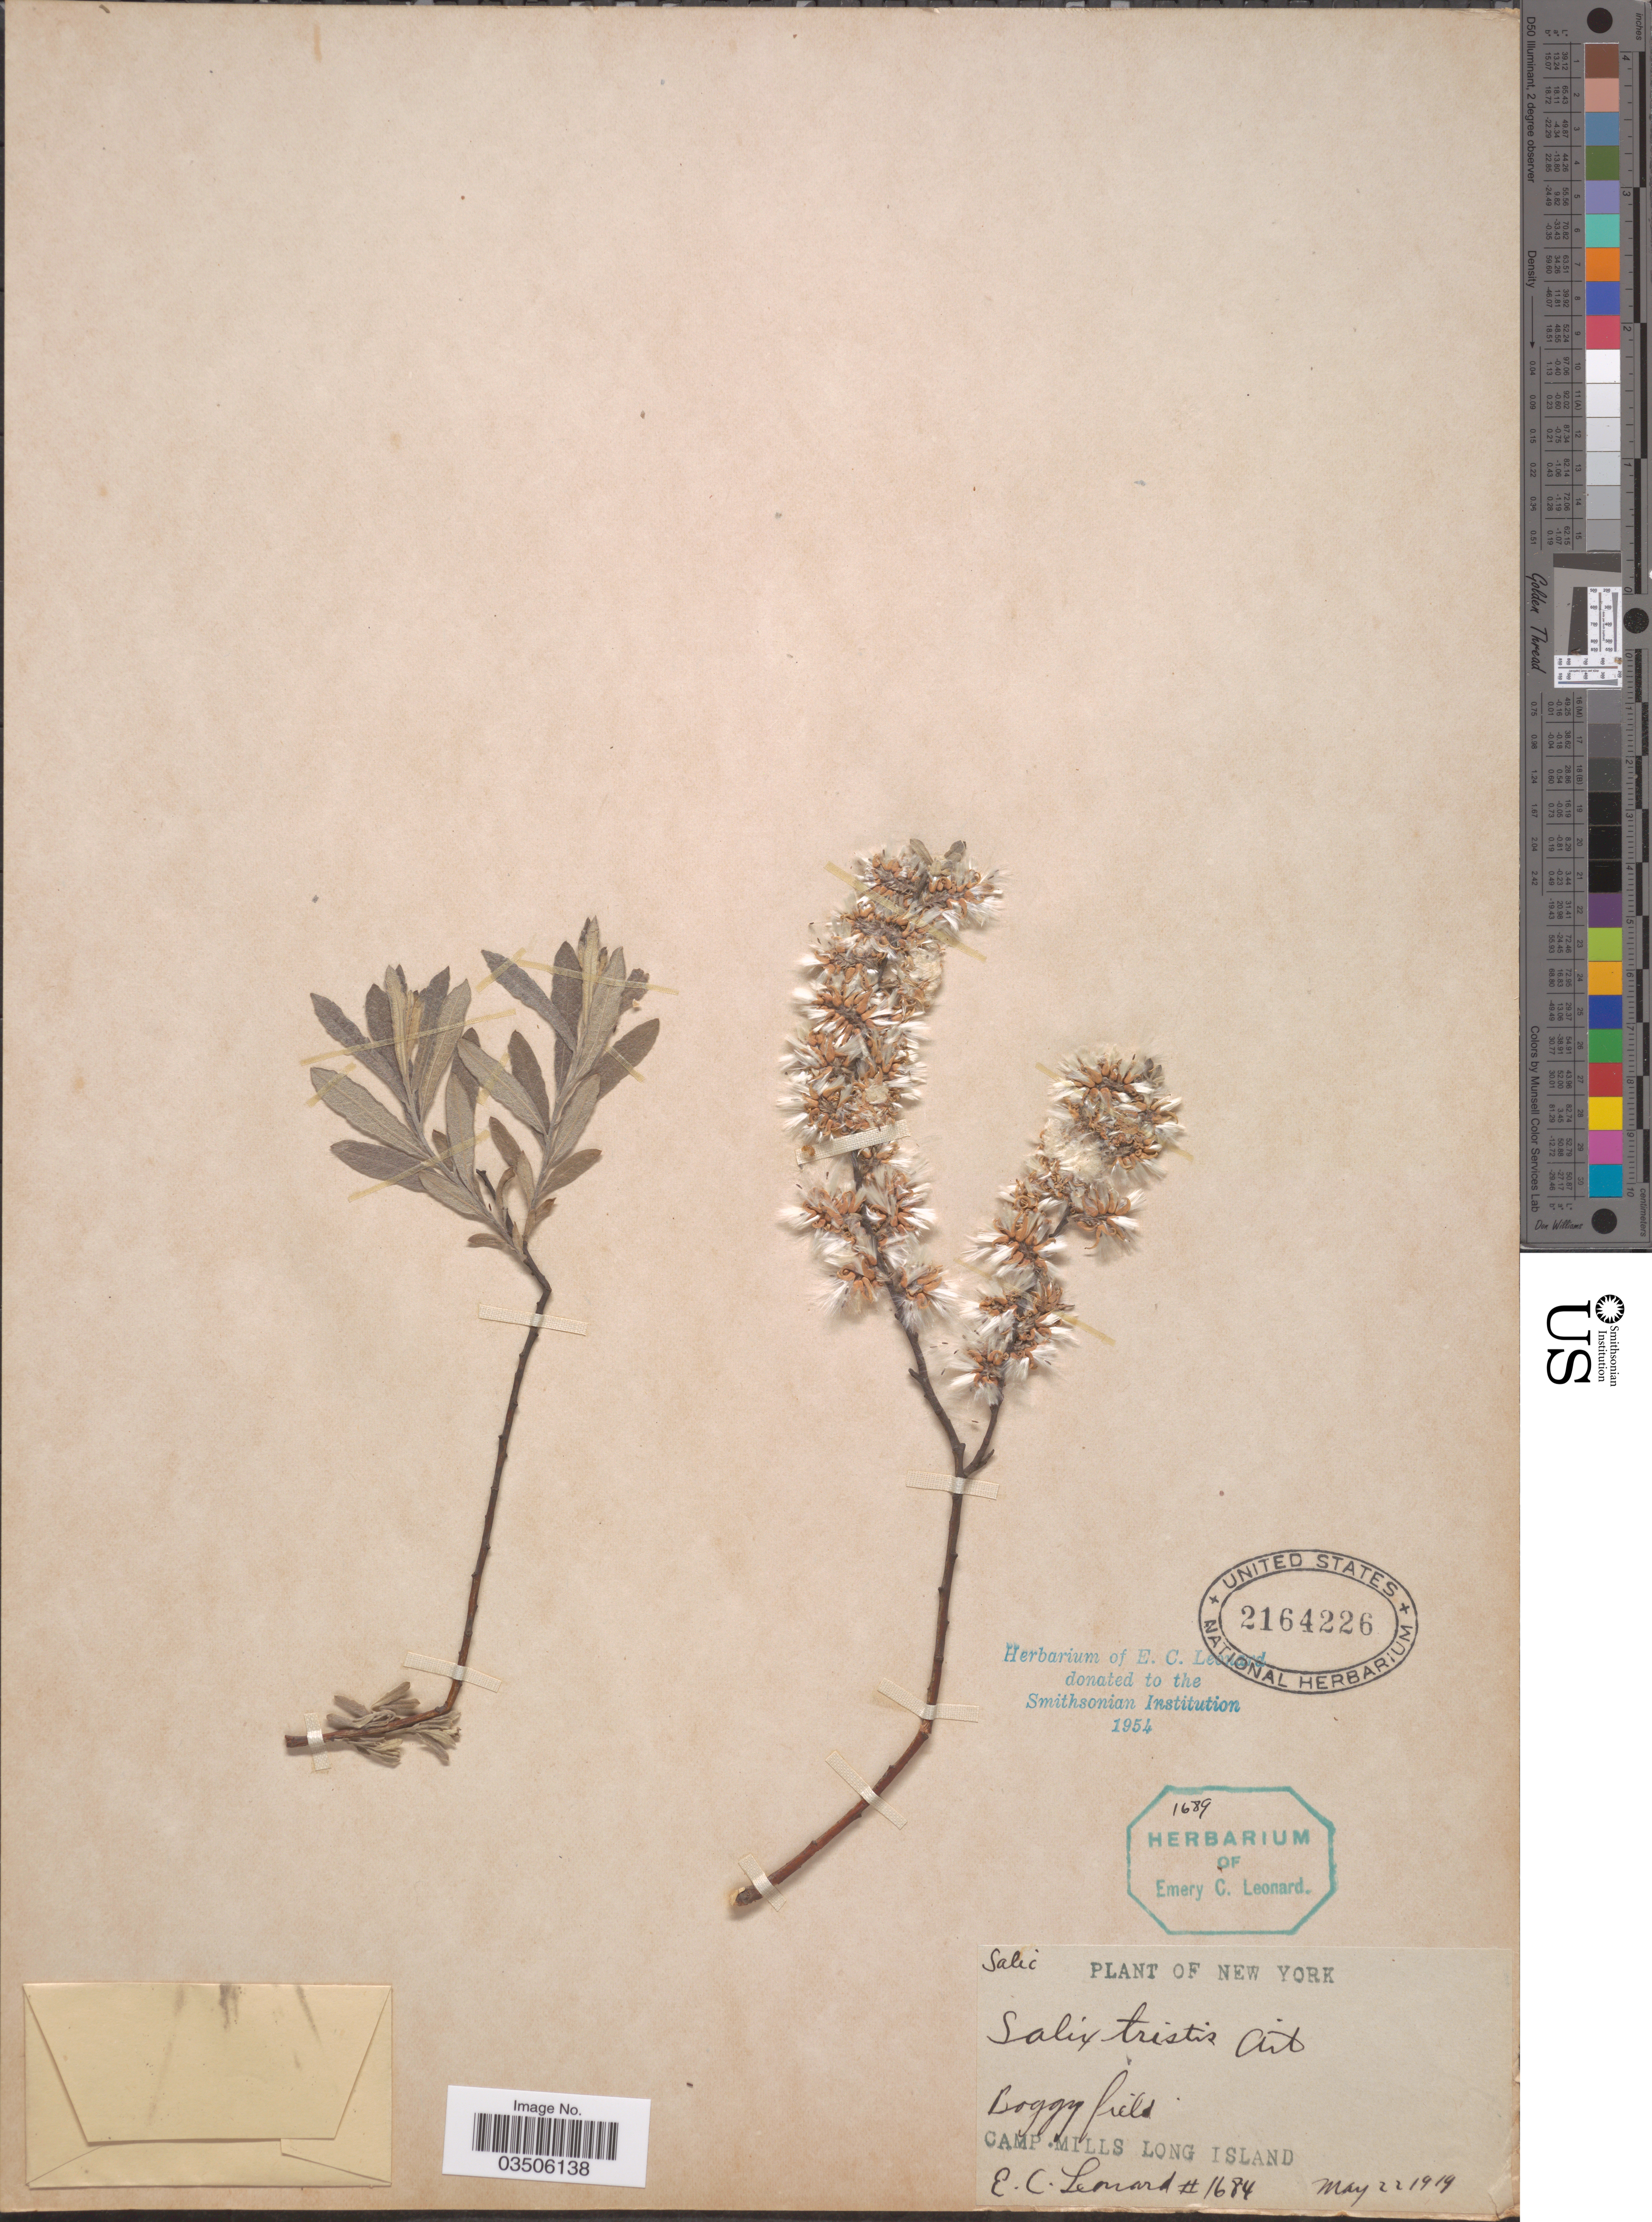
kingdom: Plantae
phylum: Tracheophyta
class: Magnoliopsida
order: Malpighiales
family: Salicaceae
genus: Salix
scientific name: Salix tristis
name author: Aiton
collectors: E. C. Leonard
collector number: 1684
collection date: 1919-05-22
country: United States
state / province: New York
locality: Camp Mills Long Island.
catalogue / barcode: US 2164226